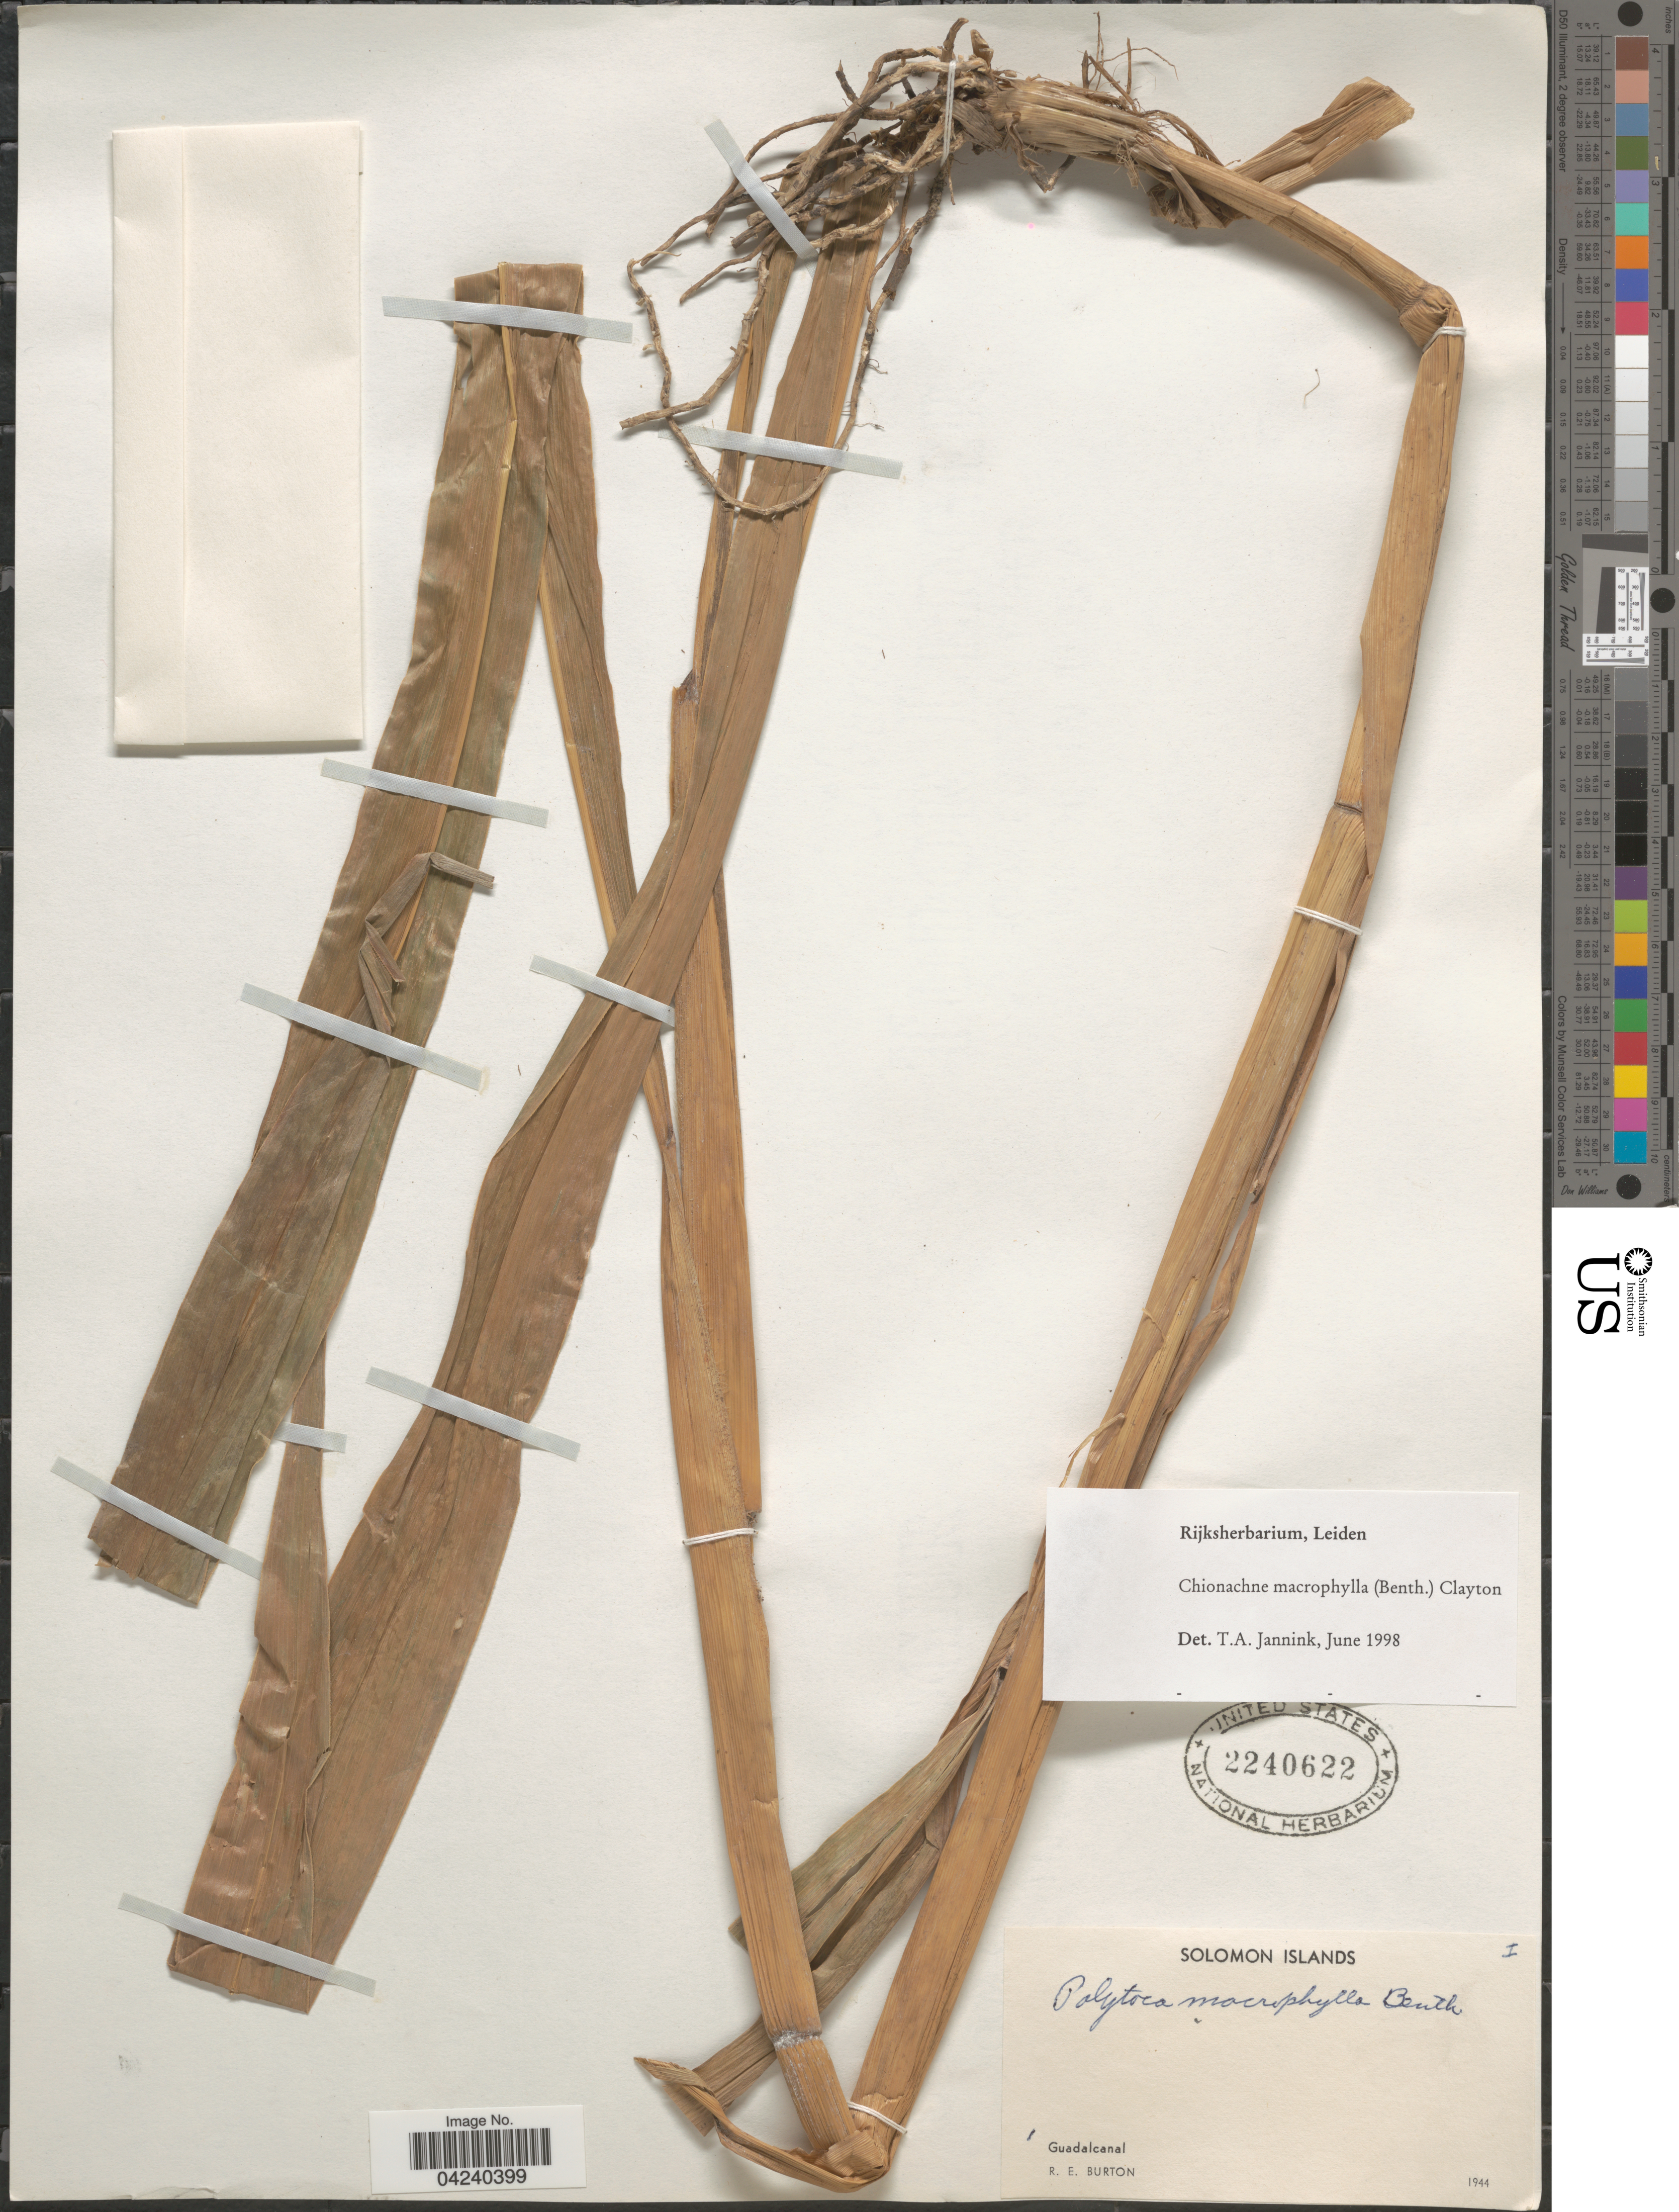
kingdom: Plantae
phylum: Tracheophyta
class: Liliopsida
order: Poales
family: Poaceae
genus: Chionachne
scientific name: Chionachne macrophylla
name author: (Benth.) Clayton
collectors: R. Burton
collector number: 1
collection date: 1944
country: Solomon Islands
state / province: Solomon Islands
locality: Guadalcanal.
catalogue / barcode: US 2240622